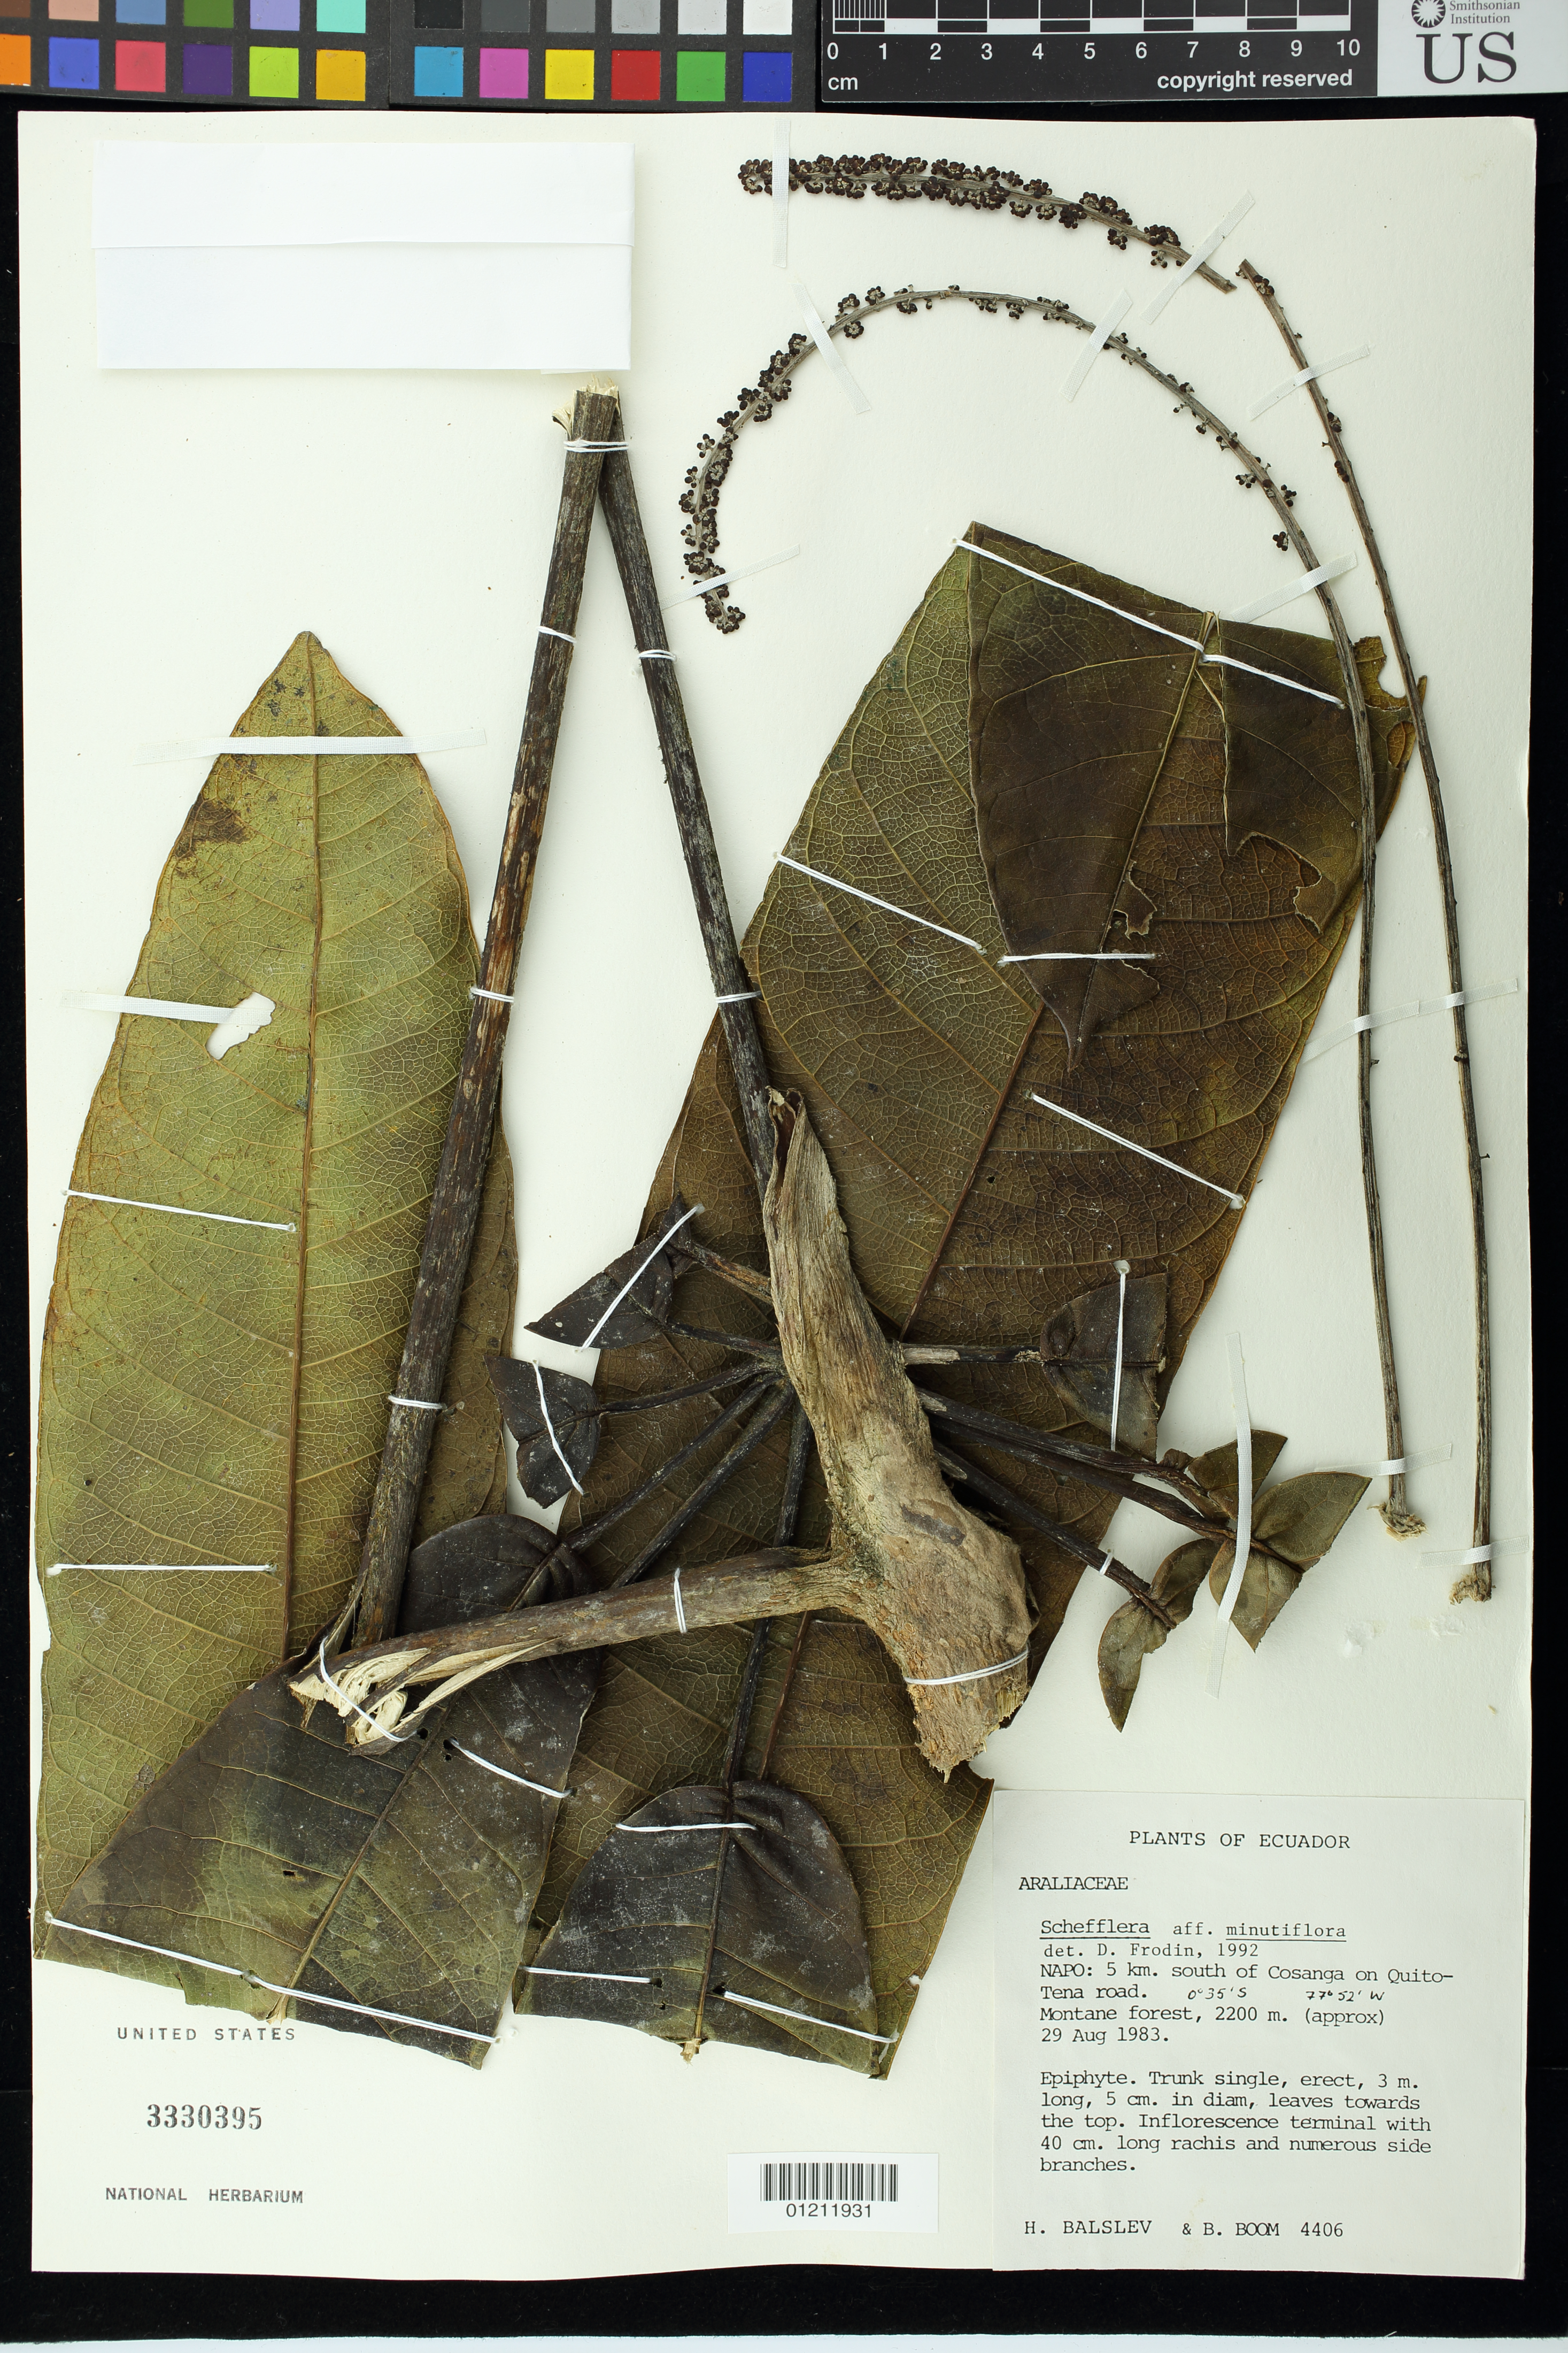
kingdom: Plantae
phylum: Tracheophyta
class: Magnoliopsida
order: Apiales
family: Araliaceae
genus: Schefflera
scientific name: Schefflera minutiflora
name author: Harms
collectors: H. Balslev & B. M. Boom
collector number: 4406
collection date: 1983-08-29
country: Ecuador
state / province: Napo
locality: Napo: 5 km. south of Cosanga on Quito - Tena road. Montane forest.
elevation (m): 2200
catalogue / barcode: US 3330395